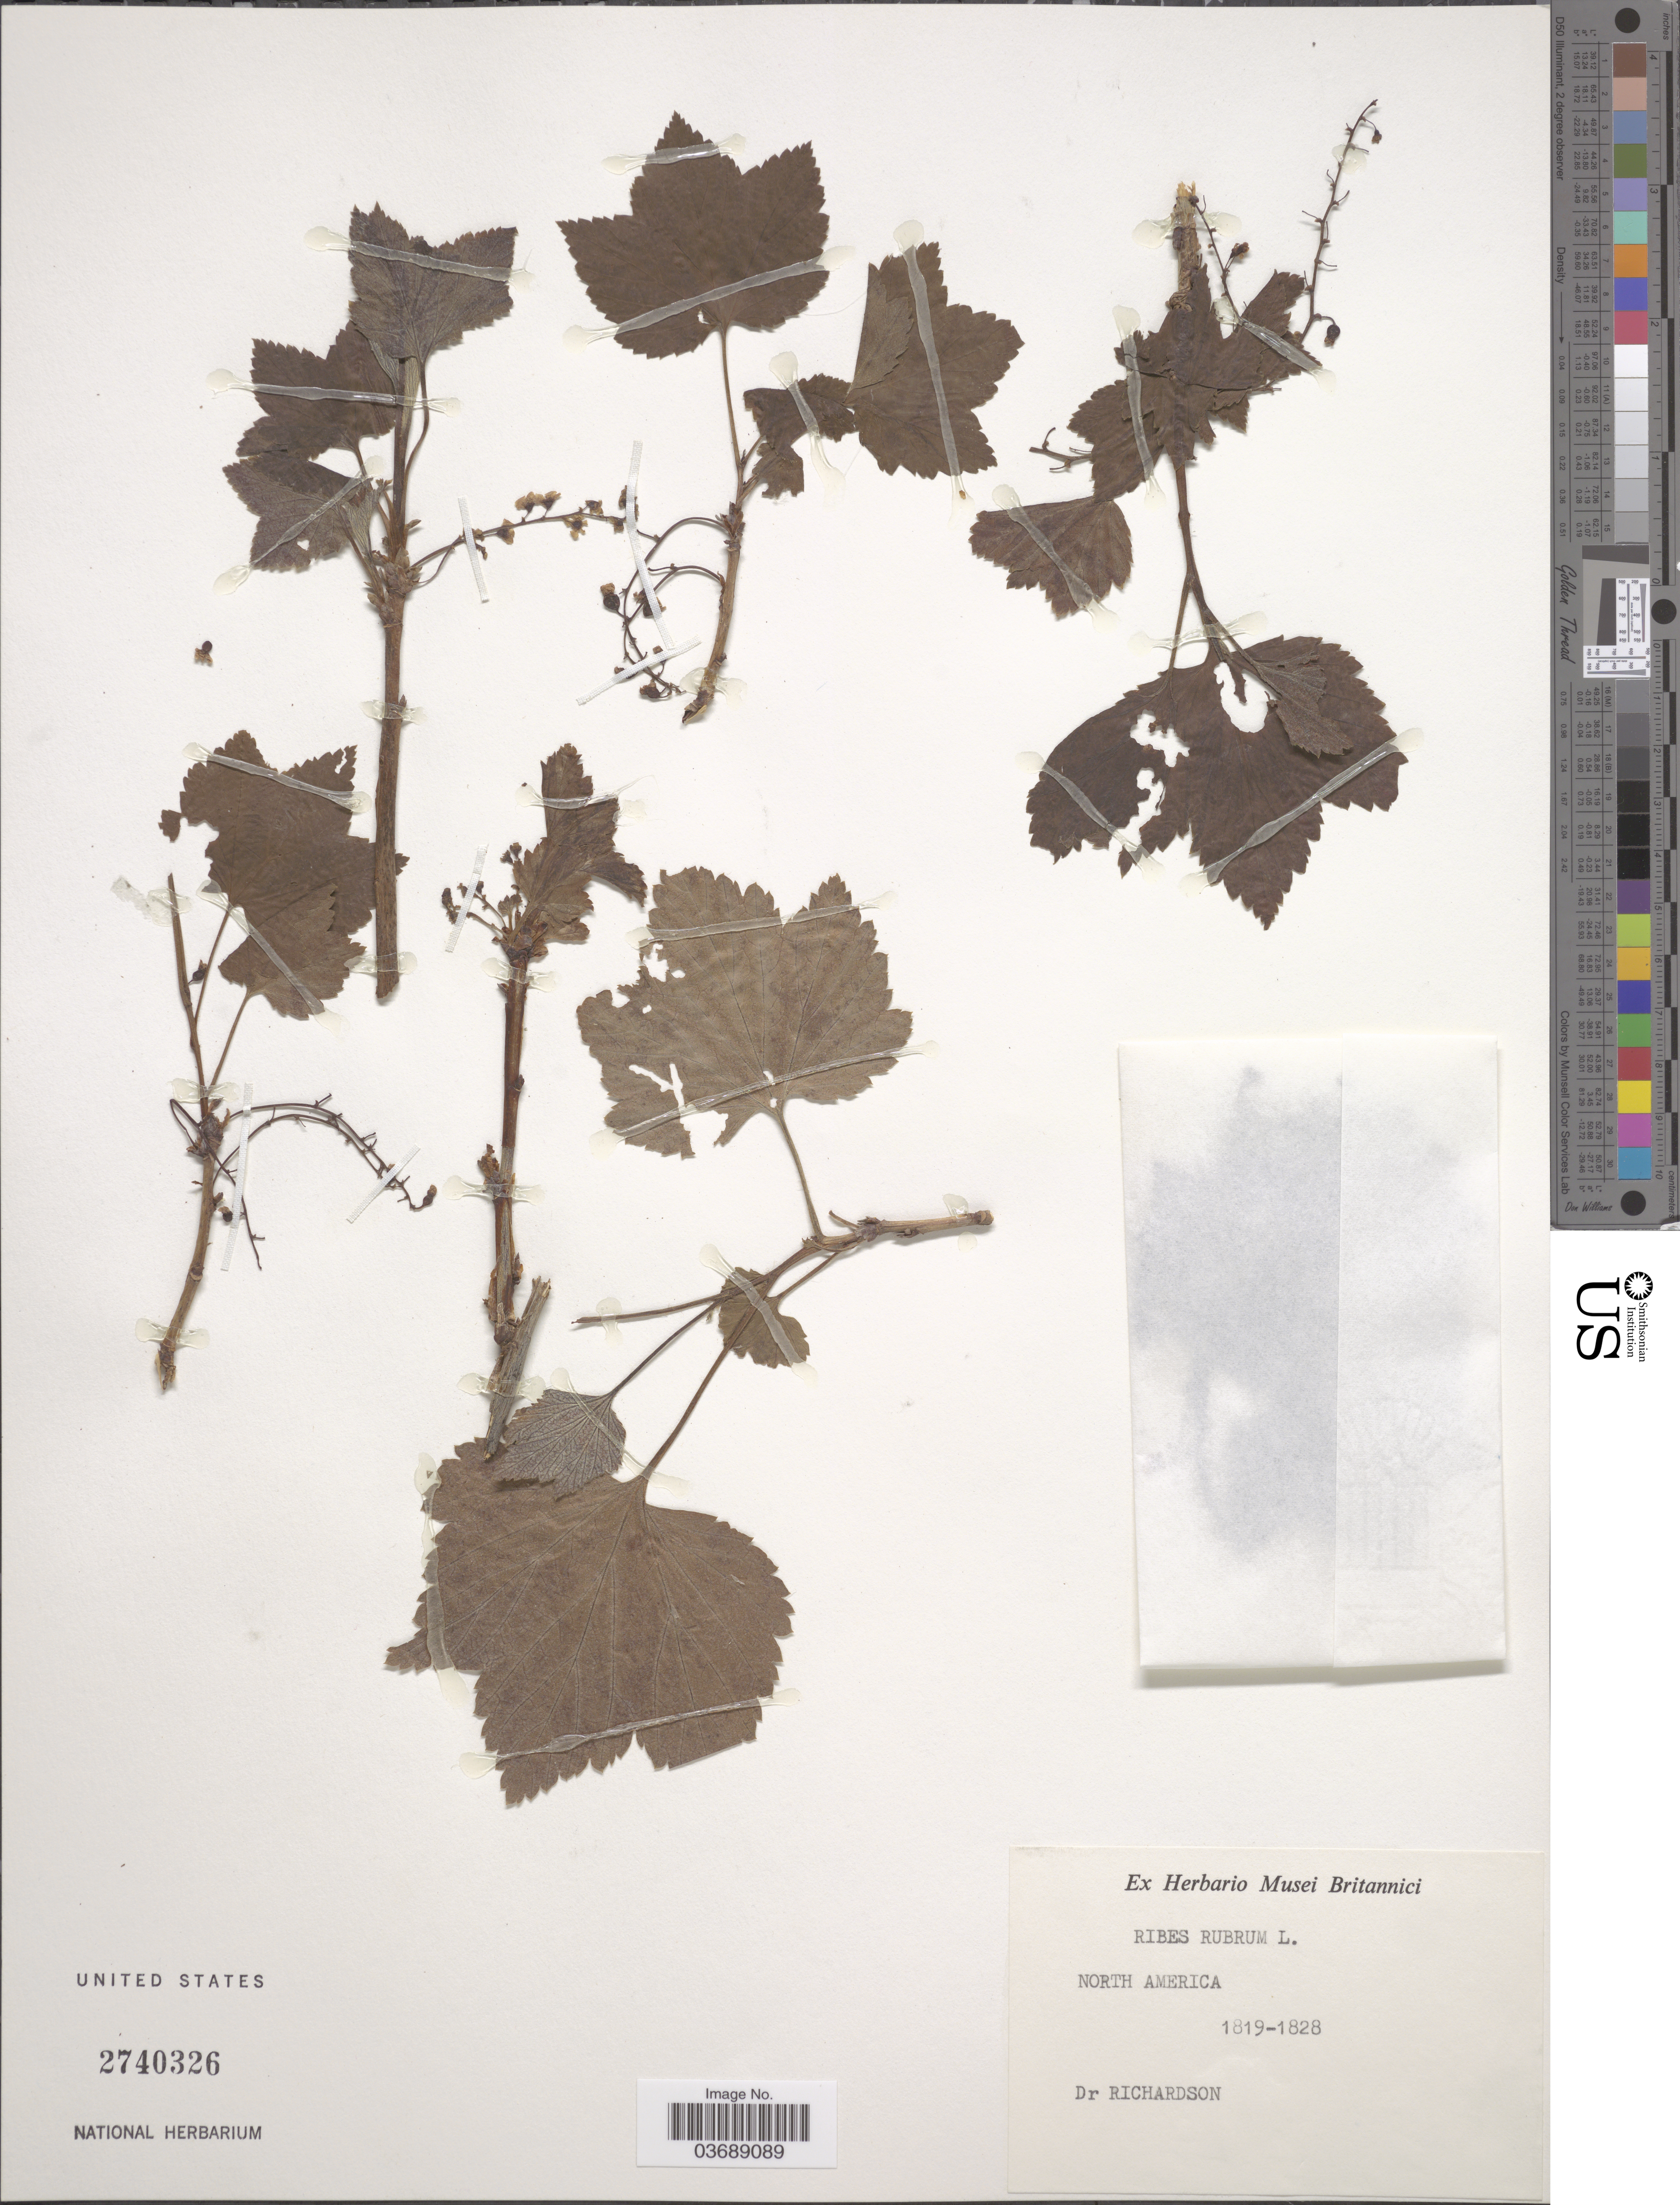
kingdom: Plantae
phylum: Tracheophyta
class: Magnoliopsida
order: Saxifragales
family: Grossulariaceae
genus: Ribes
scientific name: Ribes rubrum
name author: L.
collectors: -- Richardson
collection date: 1819/1828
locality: North America.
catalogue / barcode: US 2740326